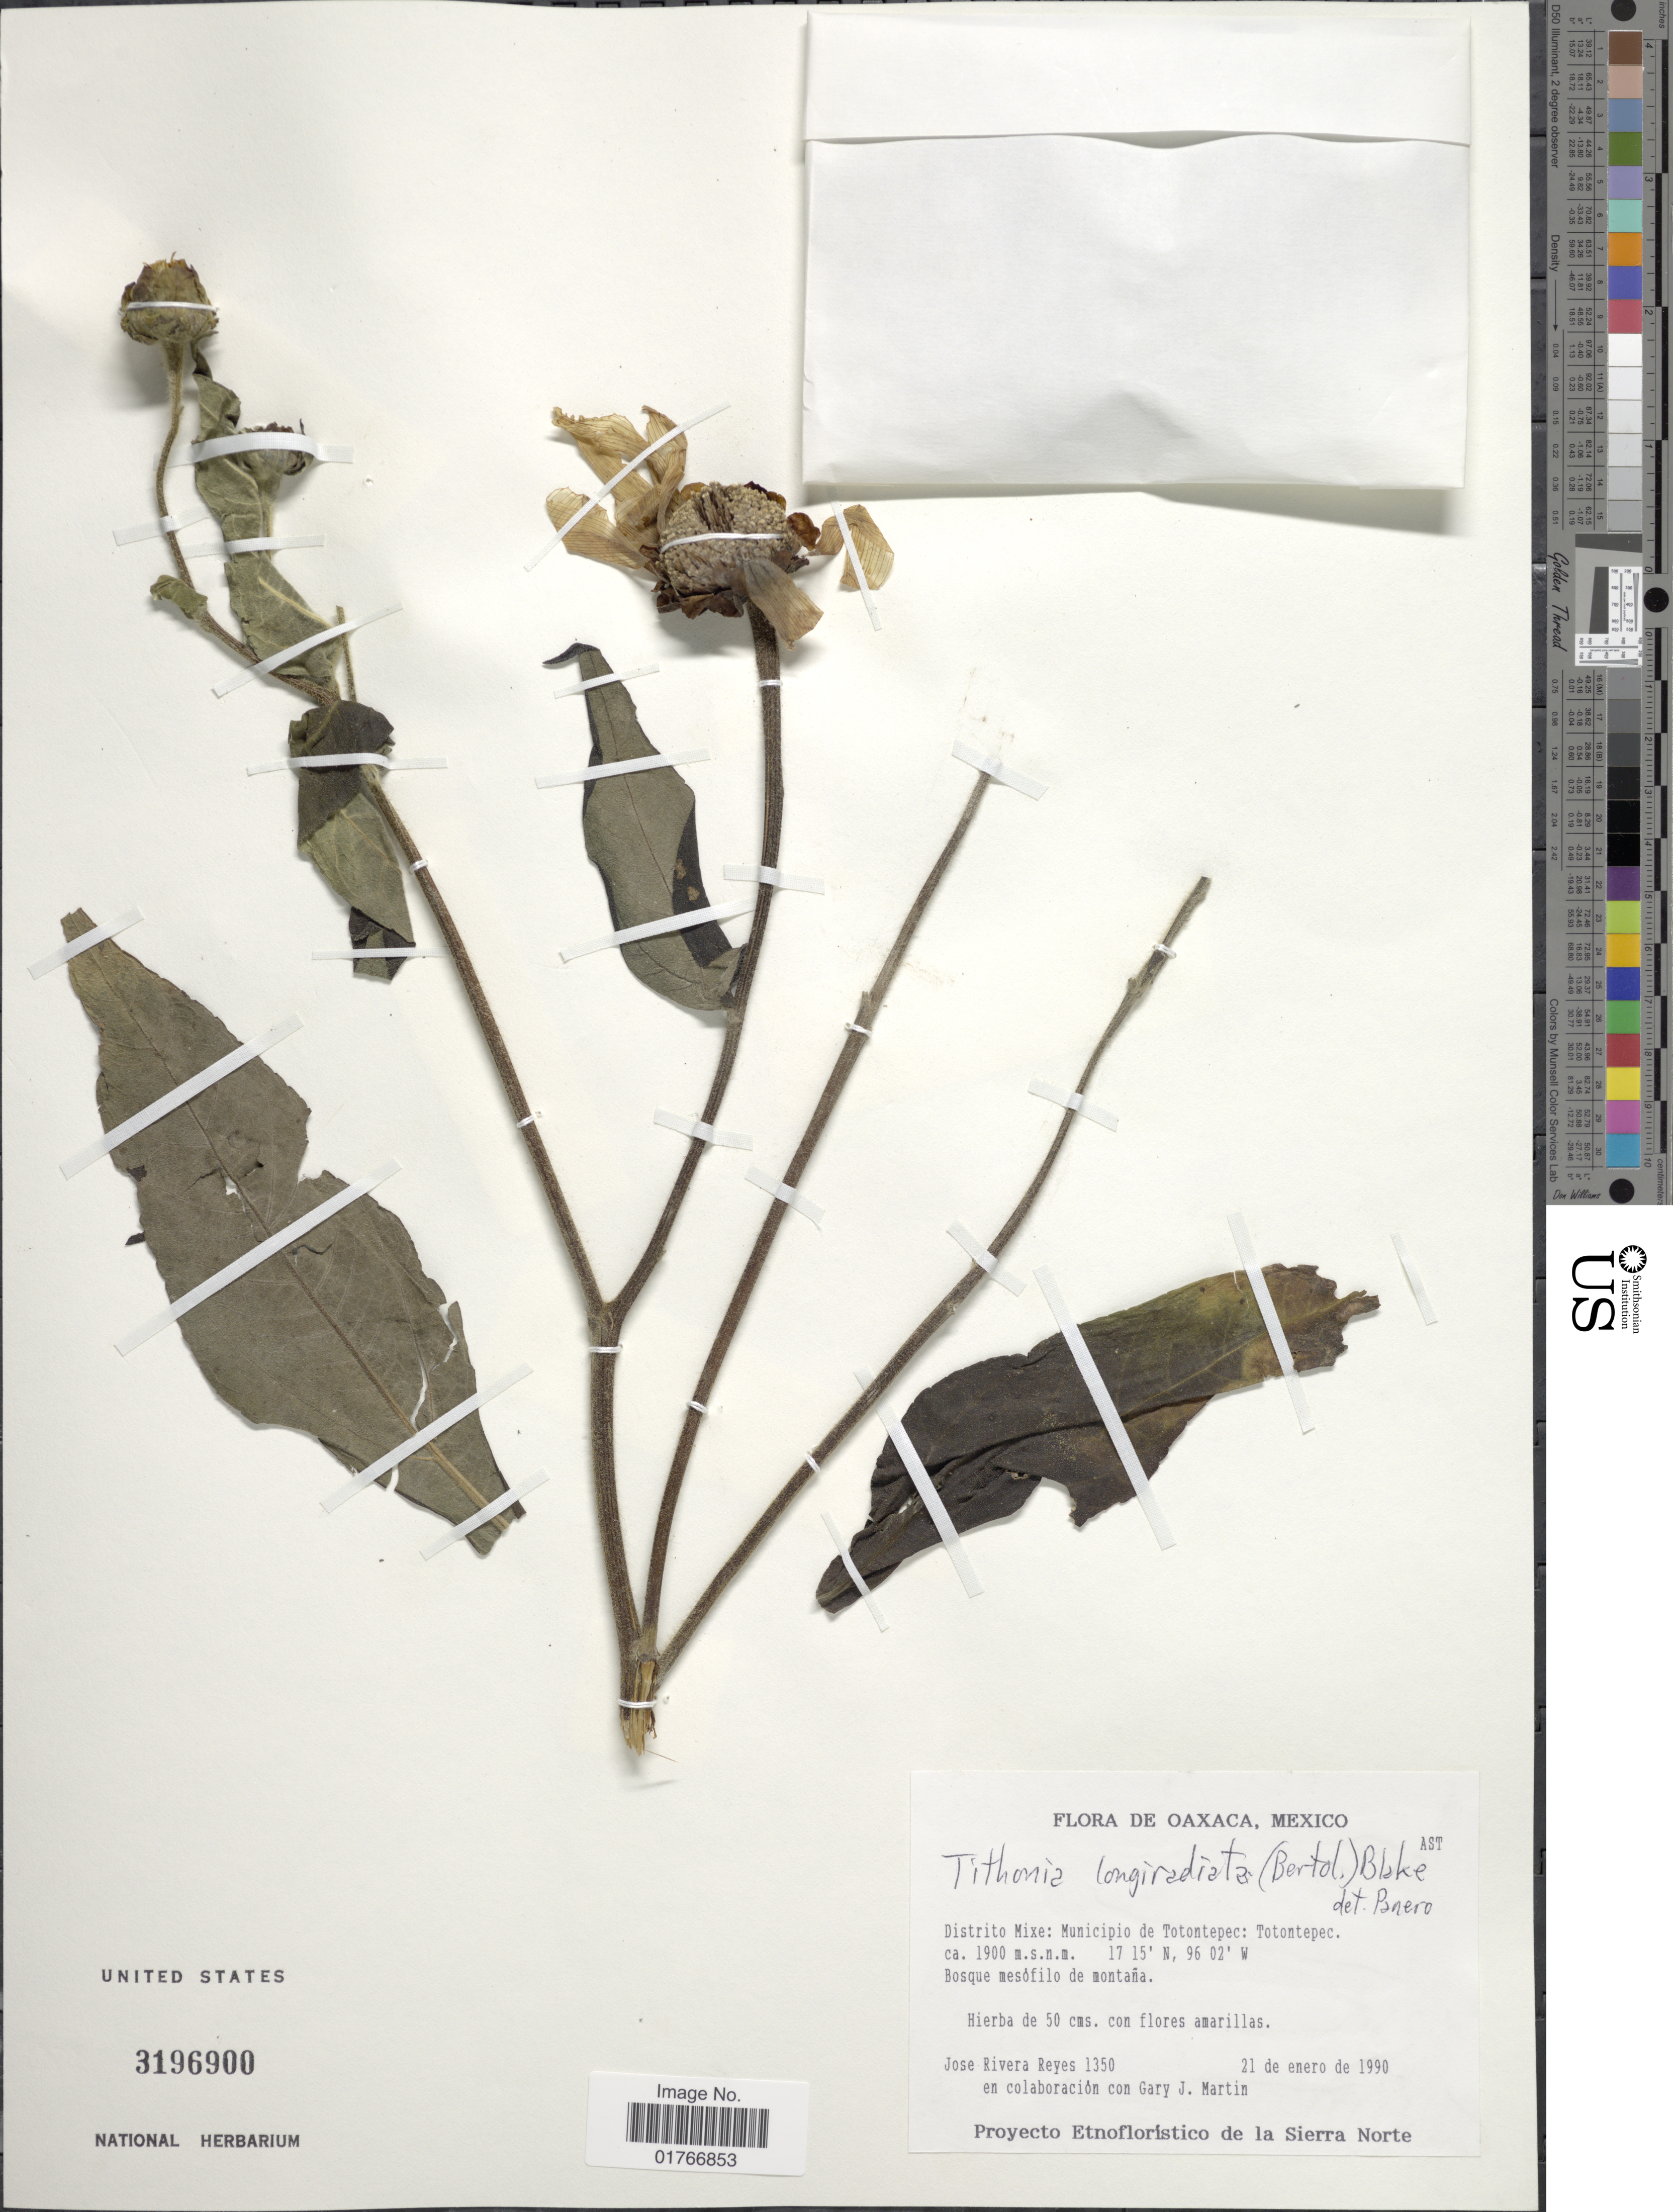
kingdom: Plantae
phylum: Tracheophyta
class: Magnoliopsida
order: Asterales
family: Asteraceae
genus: Tithonia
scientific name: Tithonia longiradiata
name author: (Bertol.) S.F. Blake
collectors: J. Reyes & G. J. Martin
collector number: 1350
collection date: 1990-01-21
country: Mexico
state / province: Oaxaca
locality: Distrito Mixe, Municipio de Totontepec, Totontepec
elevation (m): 1900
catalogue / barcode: US 3196900